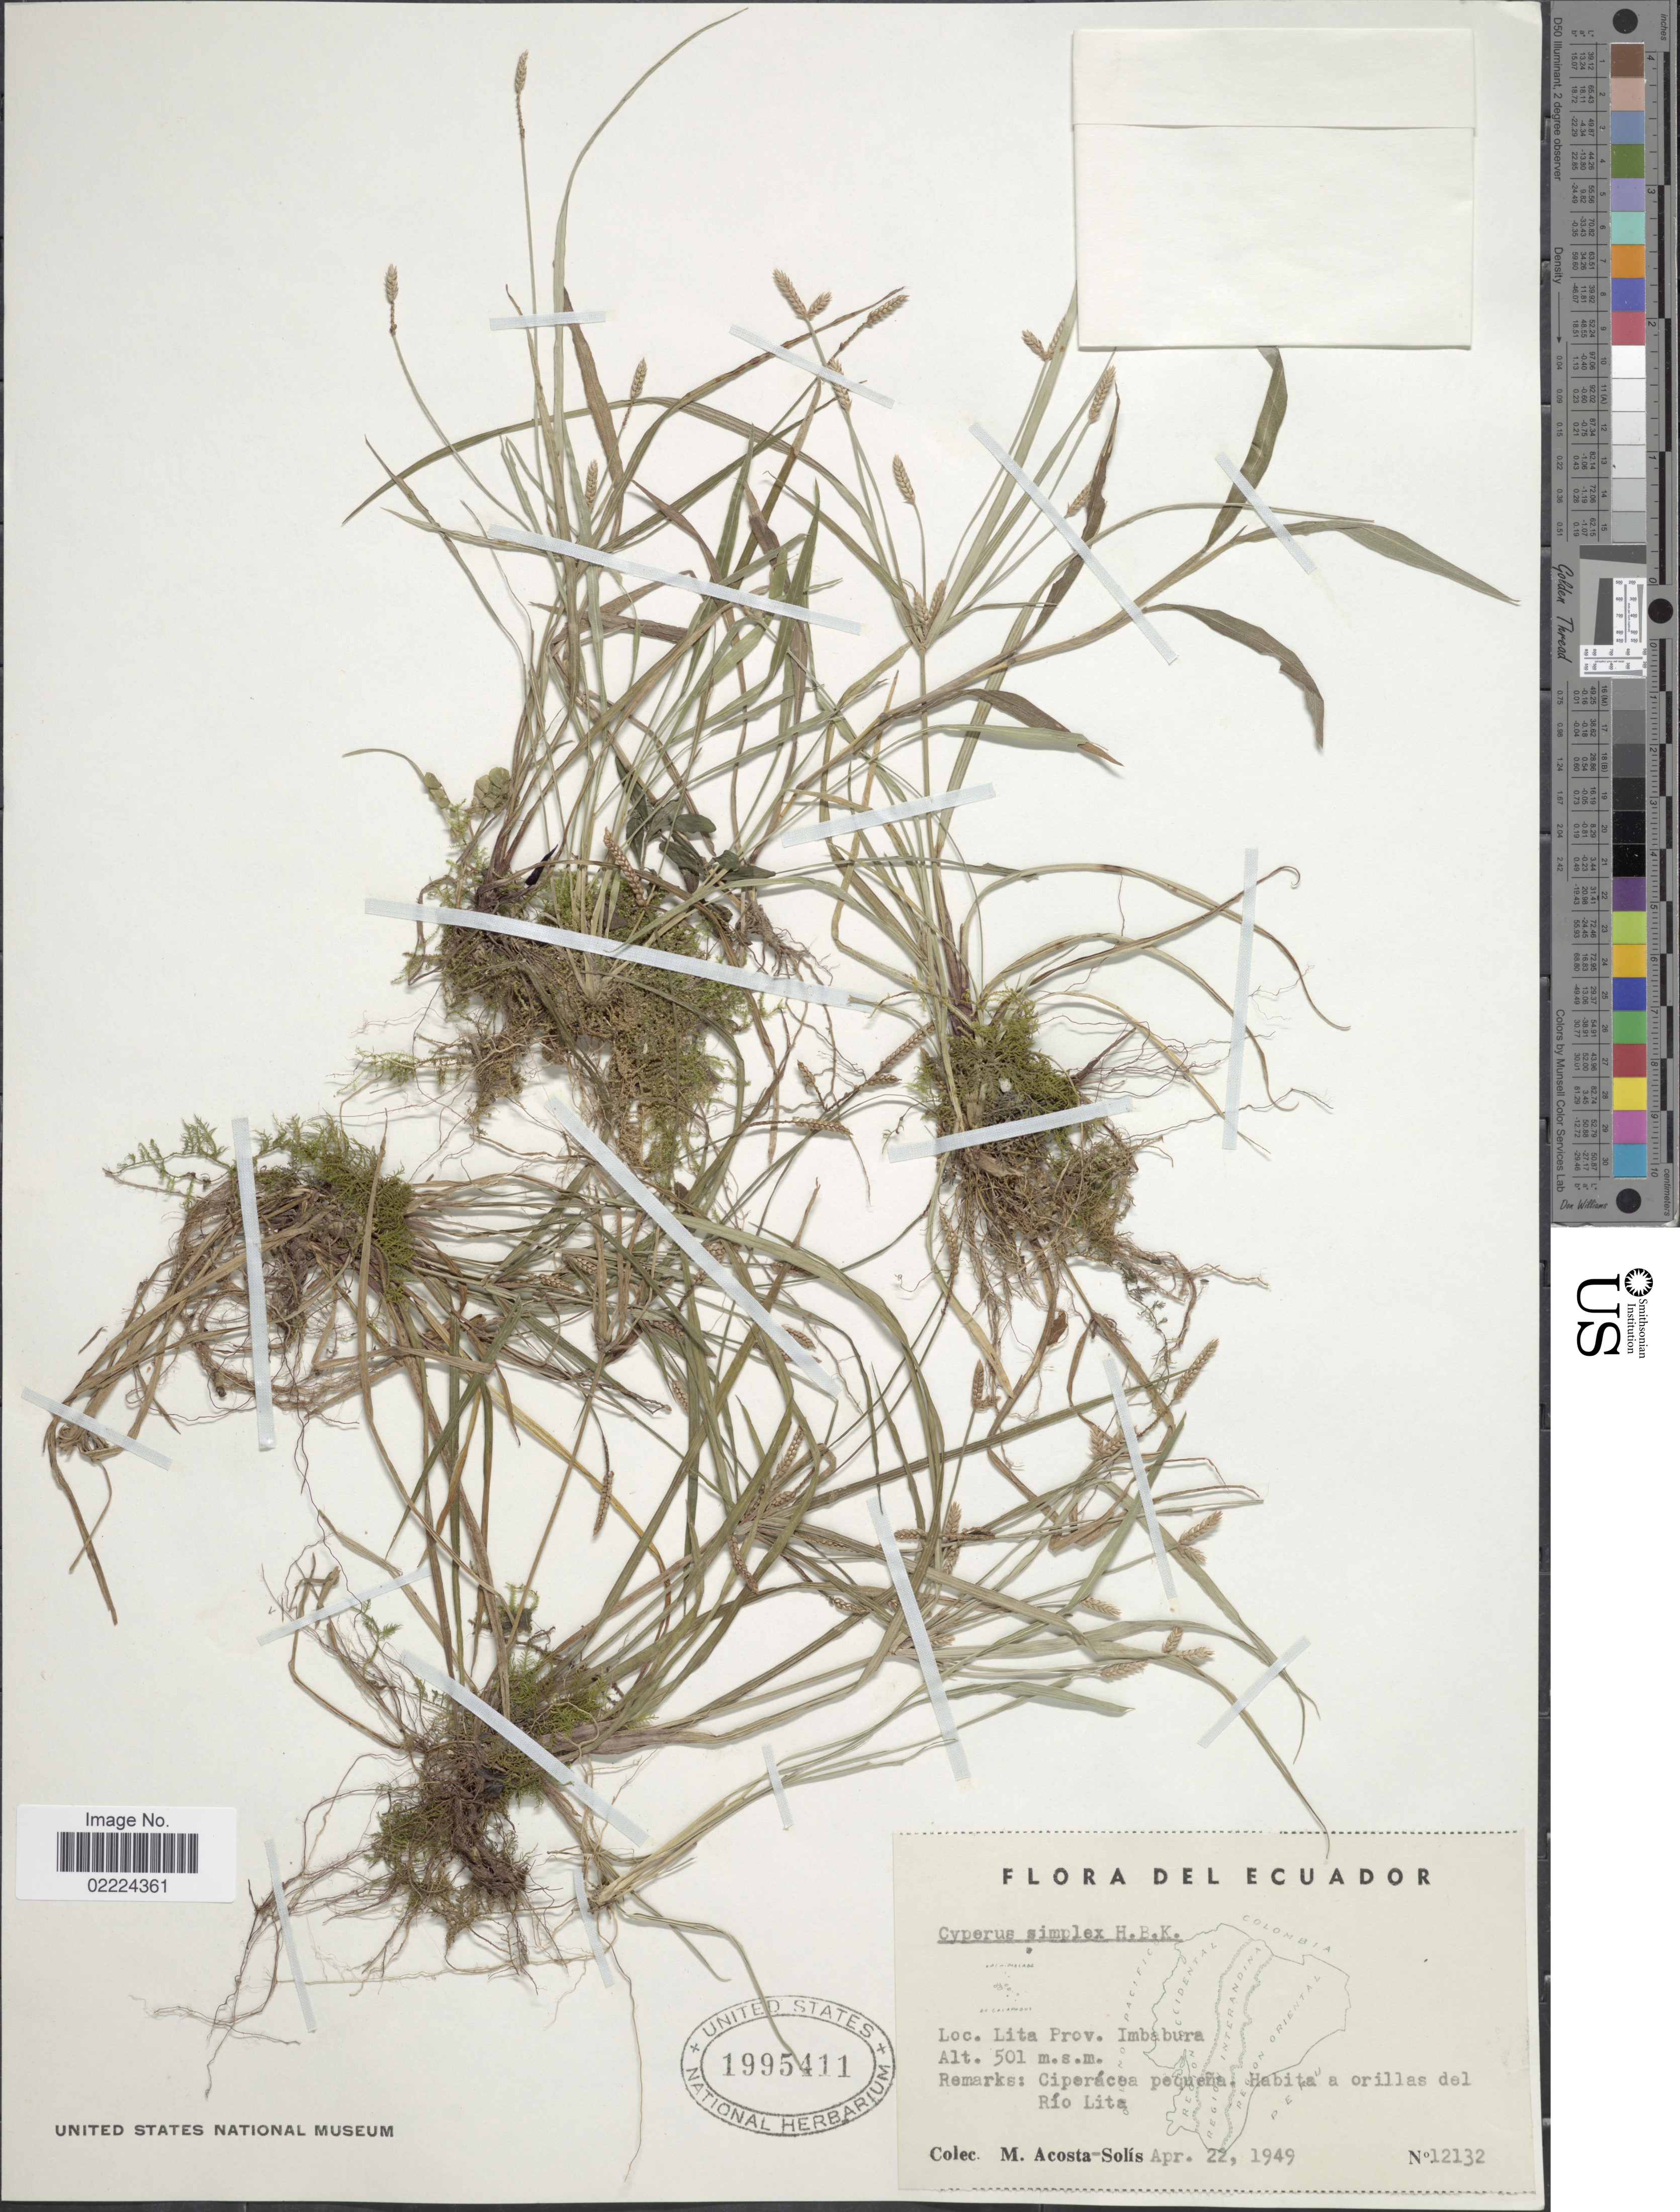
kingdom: Plantae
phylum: Tracheophyta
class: Liliopsida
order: Poales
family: Cyperaceae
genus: Cyperus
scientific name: Cyperus simplex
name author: Kunth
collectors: M. Acosta Solis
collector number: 12132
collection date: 1949-04-22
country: Ecuador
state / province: Imbabura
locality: Lita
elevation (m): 501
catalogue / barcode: US 1995411